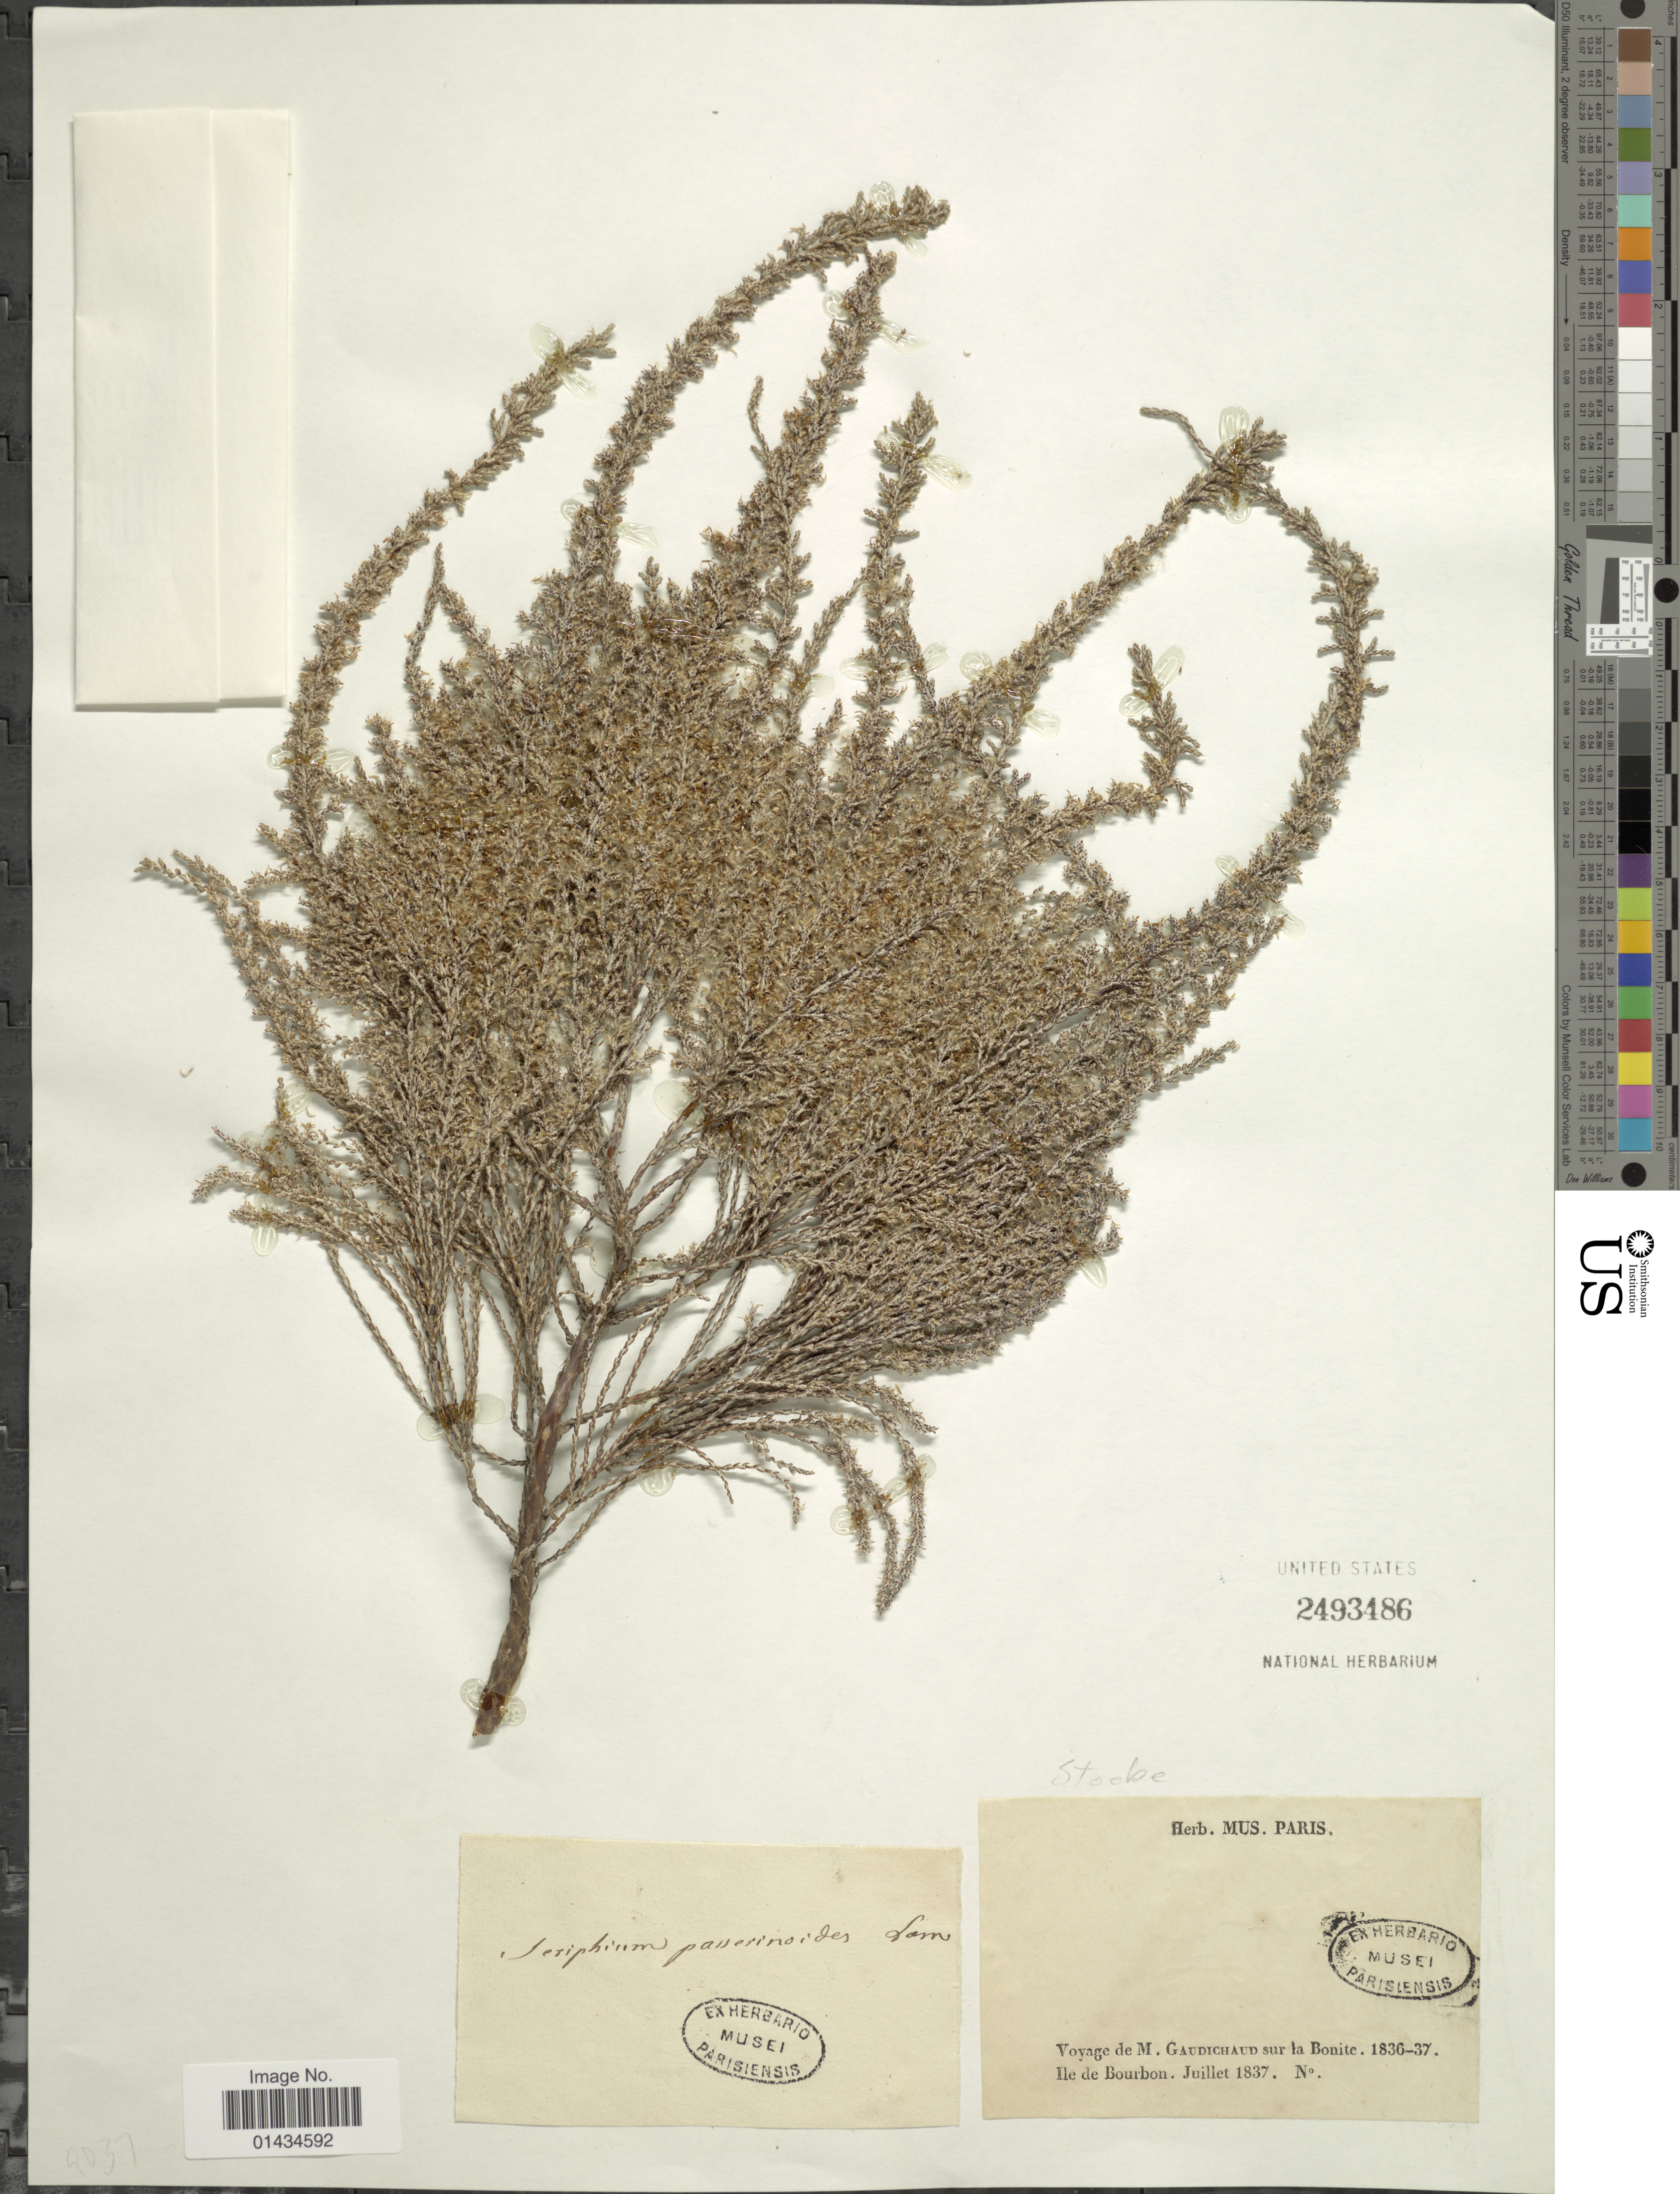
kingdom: Plantae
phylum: Tracheophyta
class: Magnoliopsida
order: Asterales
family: Asteraceae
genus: Stoebe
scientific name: Stoebe passerinoides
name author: Lam.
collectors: M. Gaudichaud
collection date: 1837-07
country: Réunion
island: Réunion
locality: Sur la Bonite, Ile de Bourbon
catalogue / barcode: US 2493486